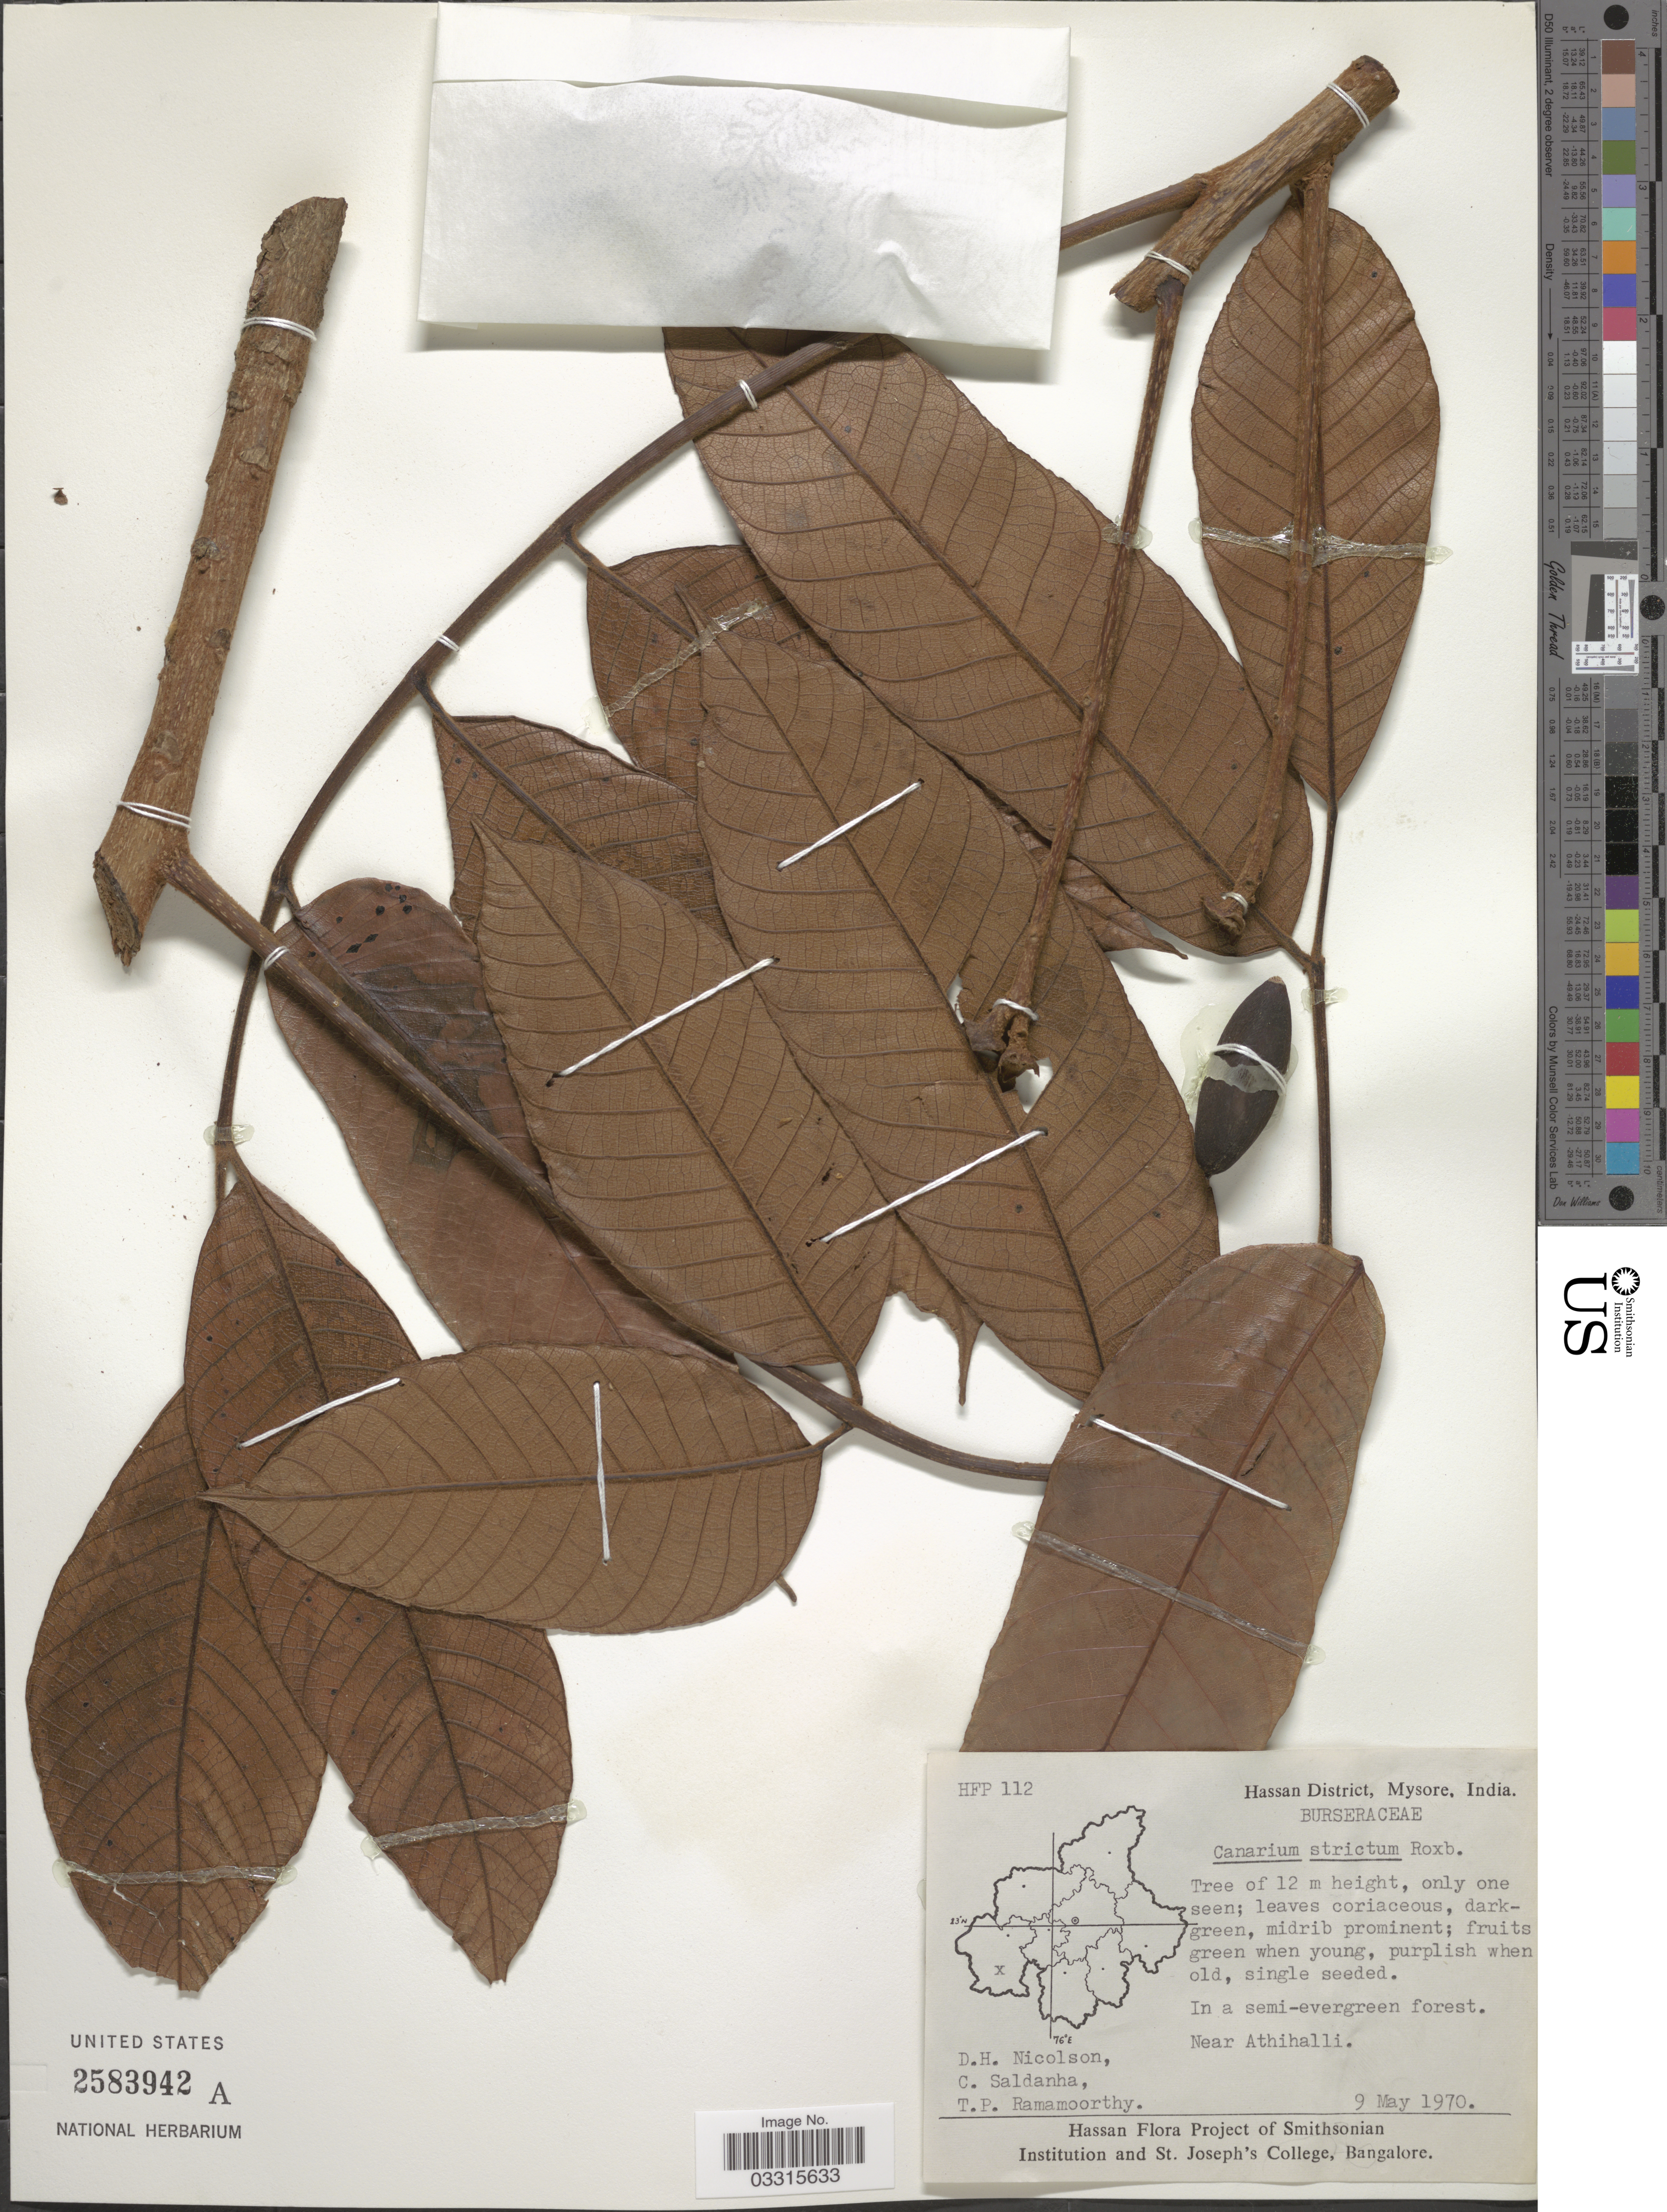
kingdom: Plantae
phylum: Tracheophyta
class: Magnoliopsida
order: Sapindales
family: Burseraceae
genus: Canarium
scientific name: Canarium strictum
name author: Roxb.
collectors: D. H. Nicolson, C. Saldanha & T. P. Ramamoorthy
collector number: HFP 112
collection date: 1970-05-09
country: India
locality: Hassan District, Mysore. Near Athihalli.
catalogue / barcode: US 2583942A